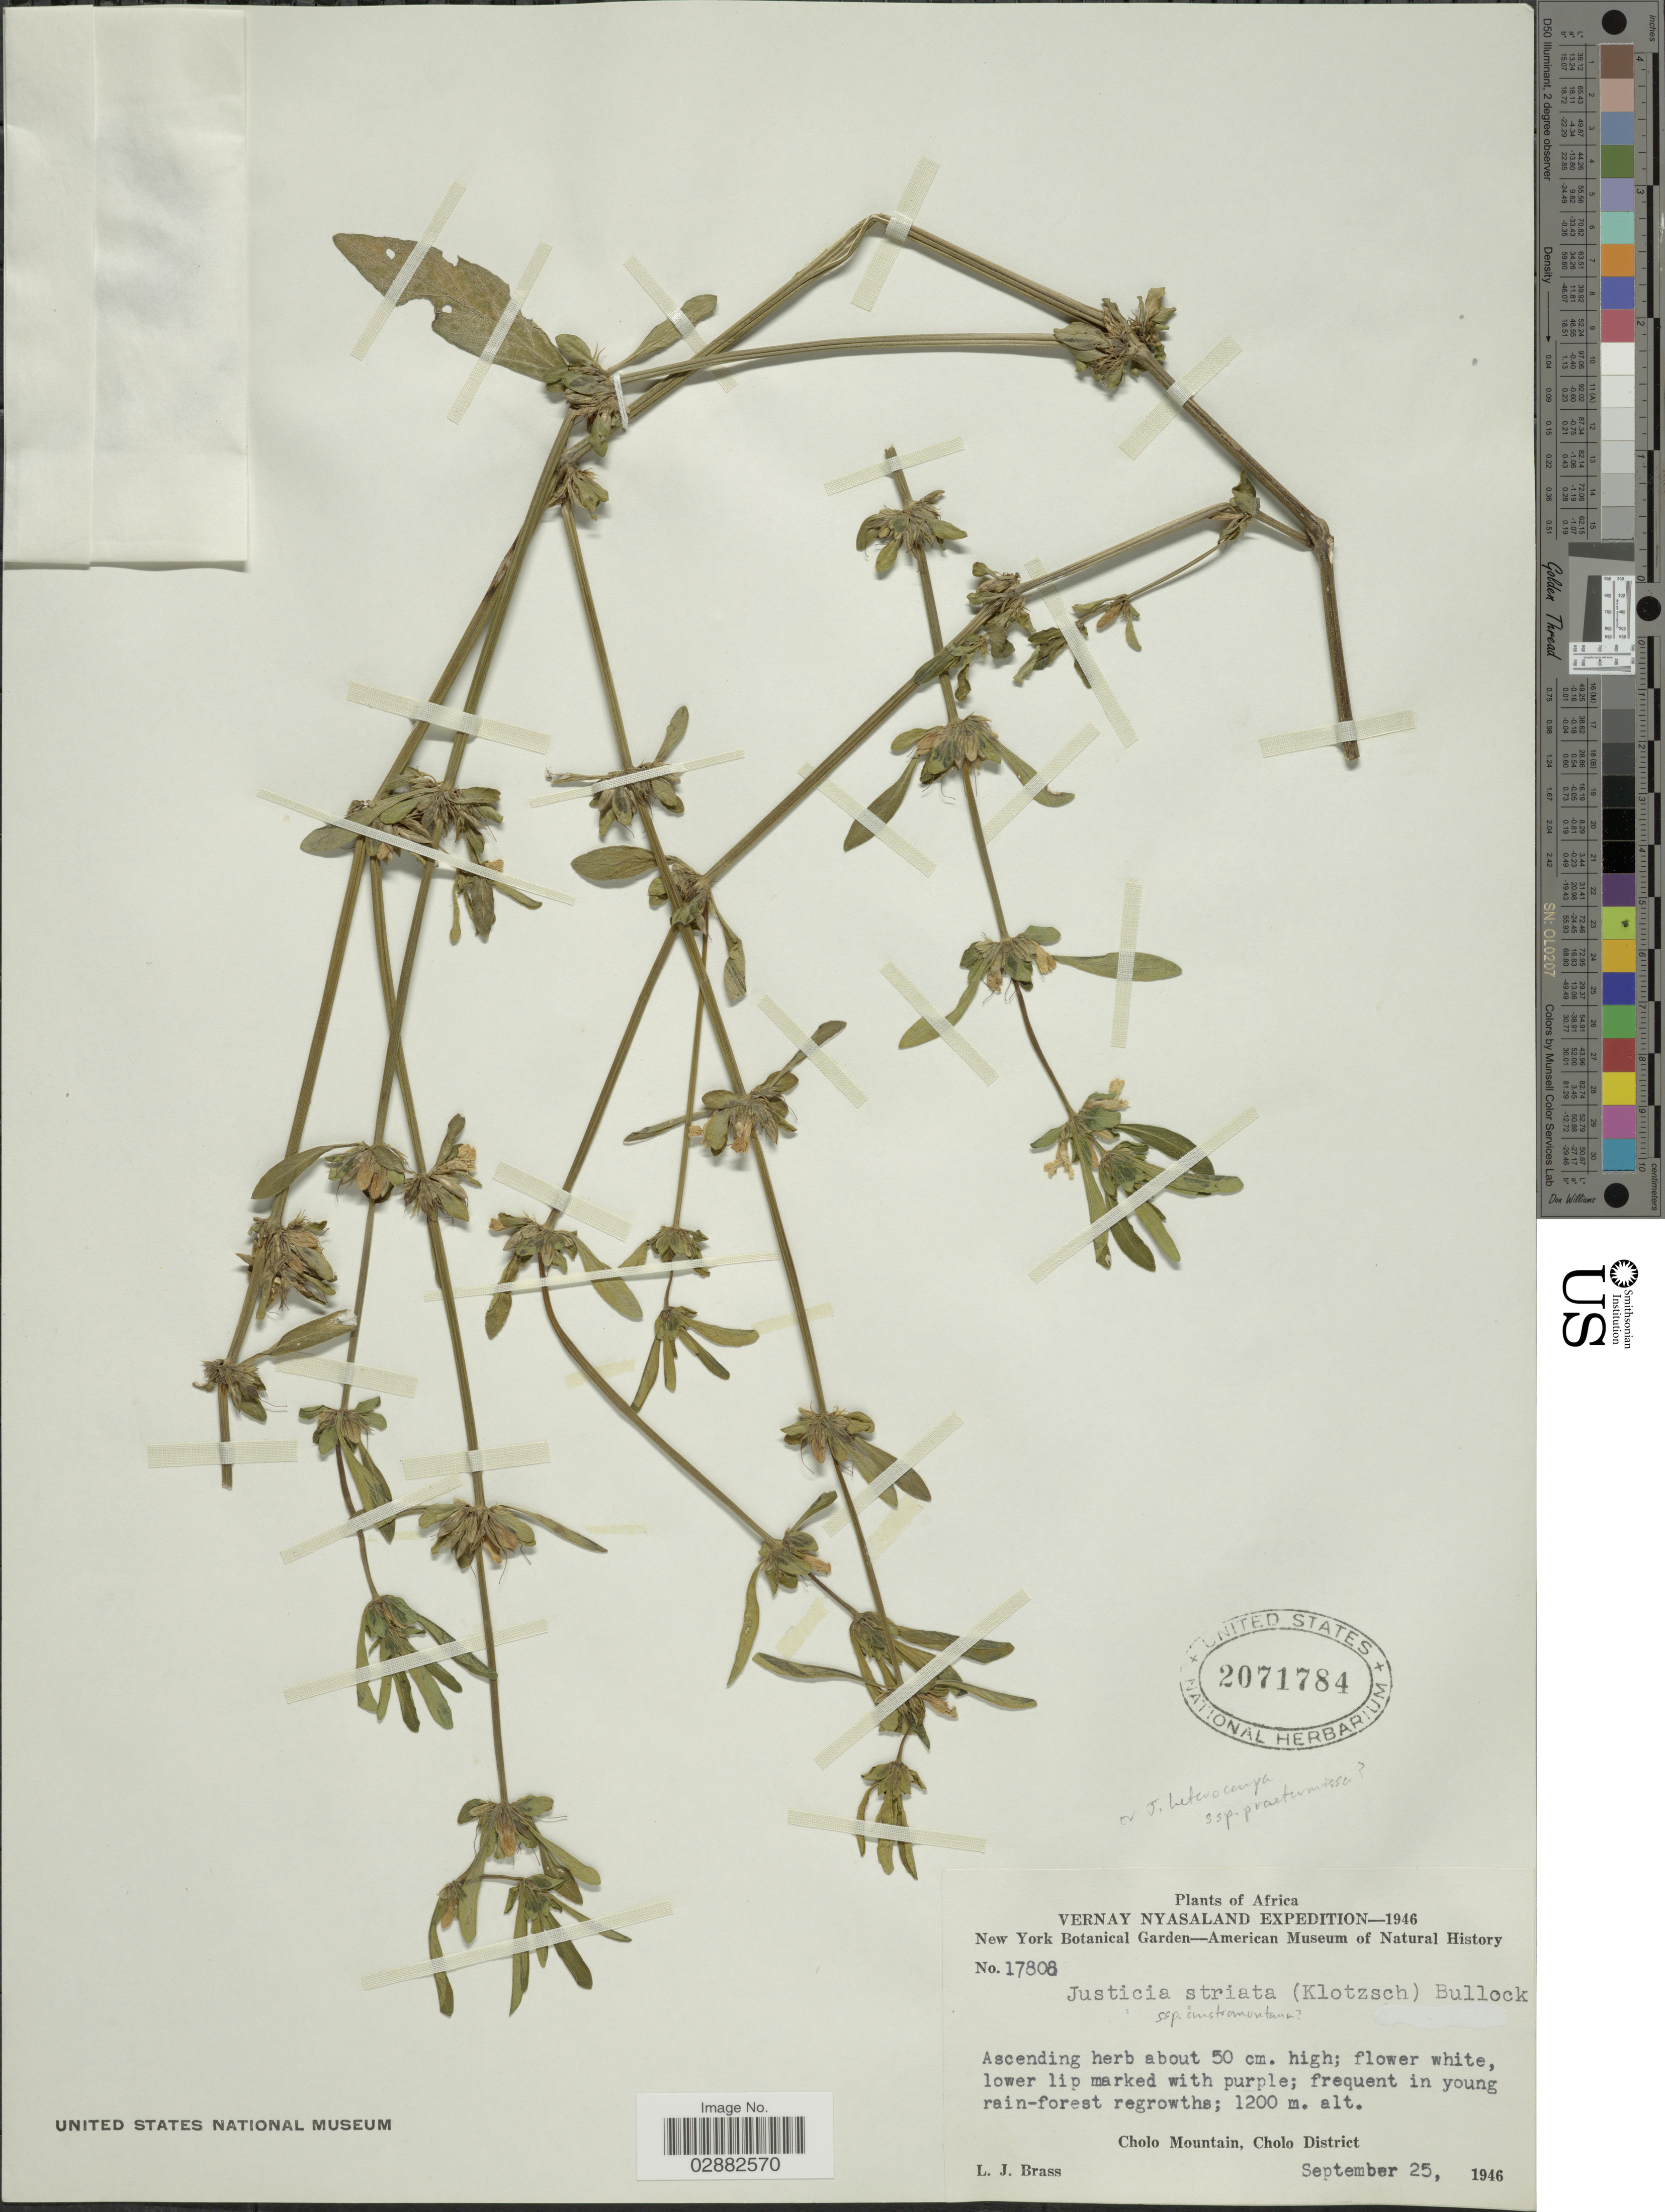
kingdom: Plantae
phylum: Tracheophyta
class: Magnoliopsida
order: Lamiales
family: Acanthaceae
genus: Justicia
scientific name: Justicia striata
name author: D.N. Gibson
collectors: L. J. Brass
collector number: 17808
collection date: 1946-09-25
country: Malawi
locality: Vernay Nyasaland, Cholo Mountain, Cholo District.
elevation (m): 1200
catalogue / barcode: US 2071784